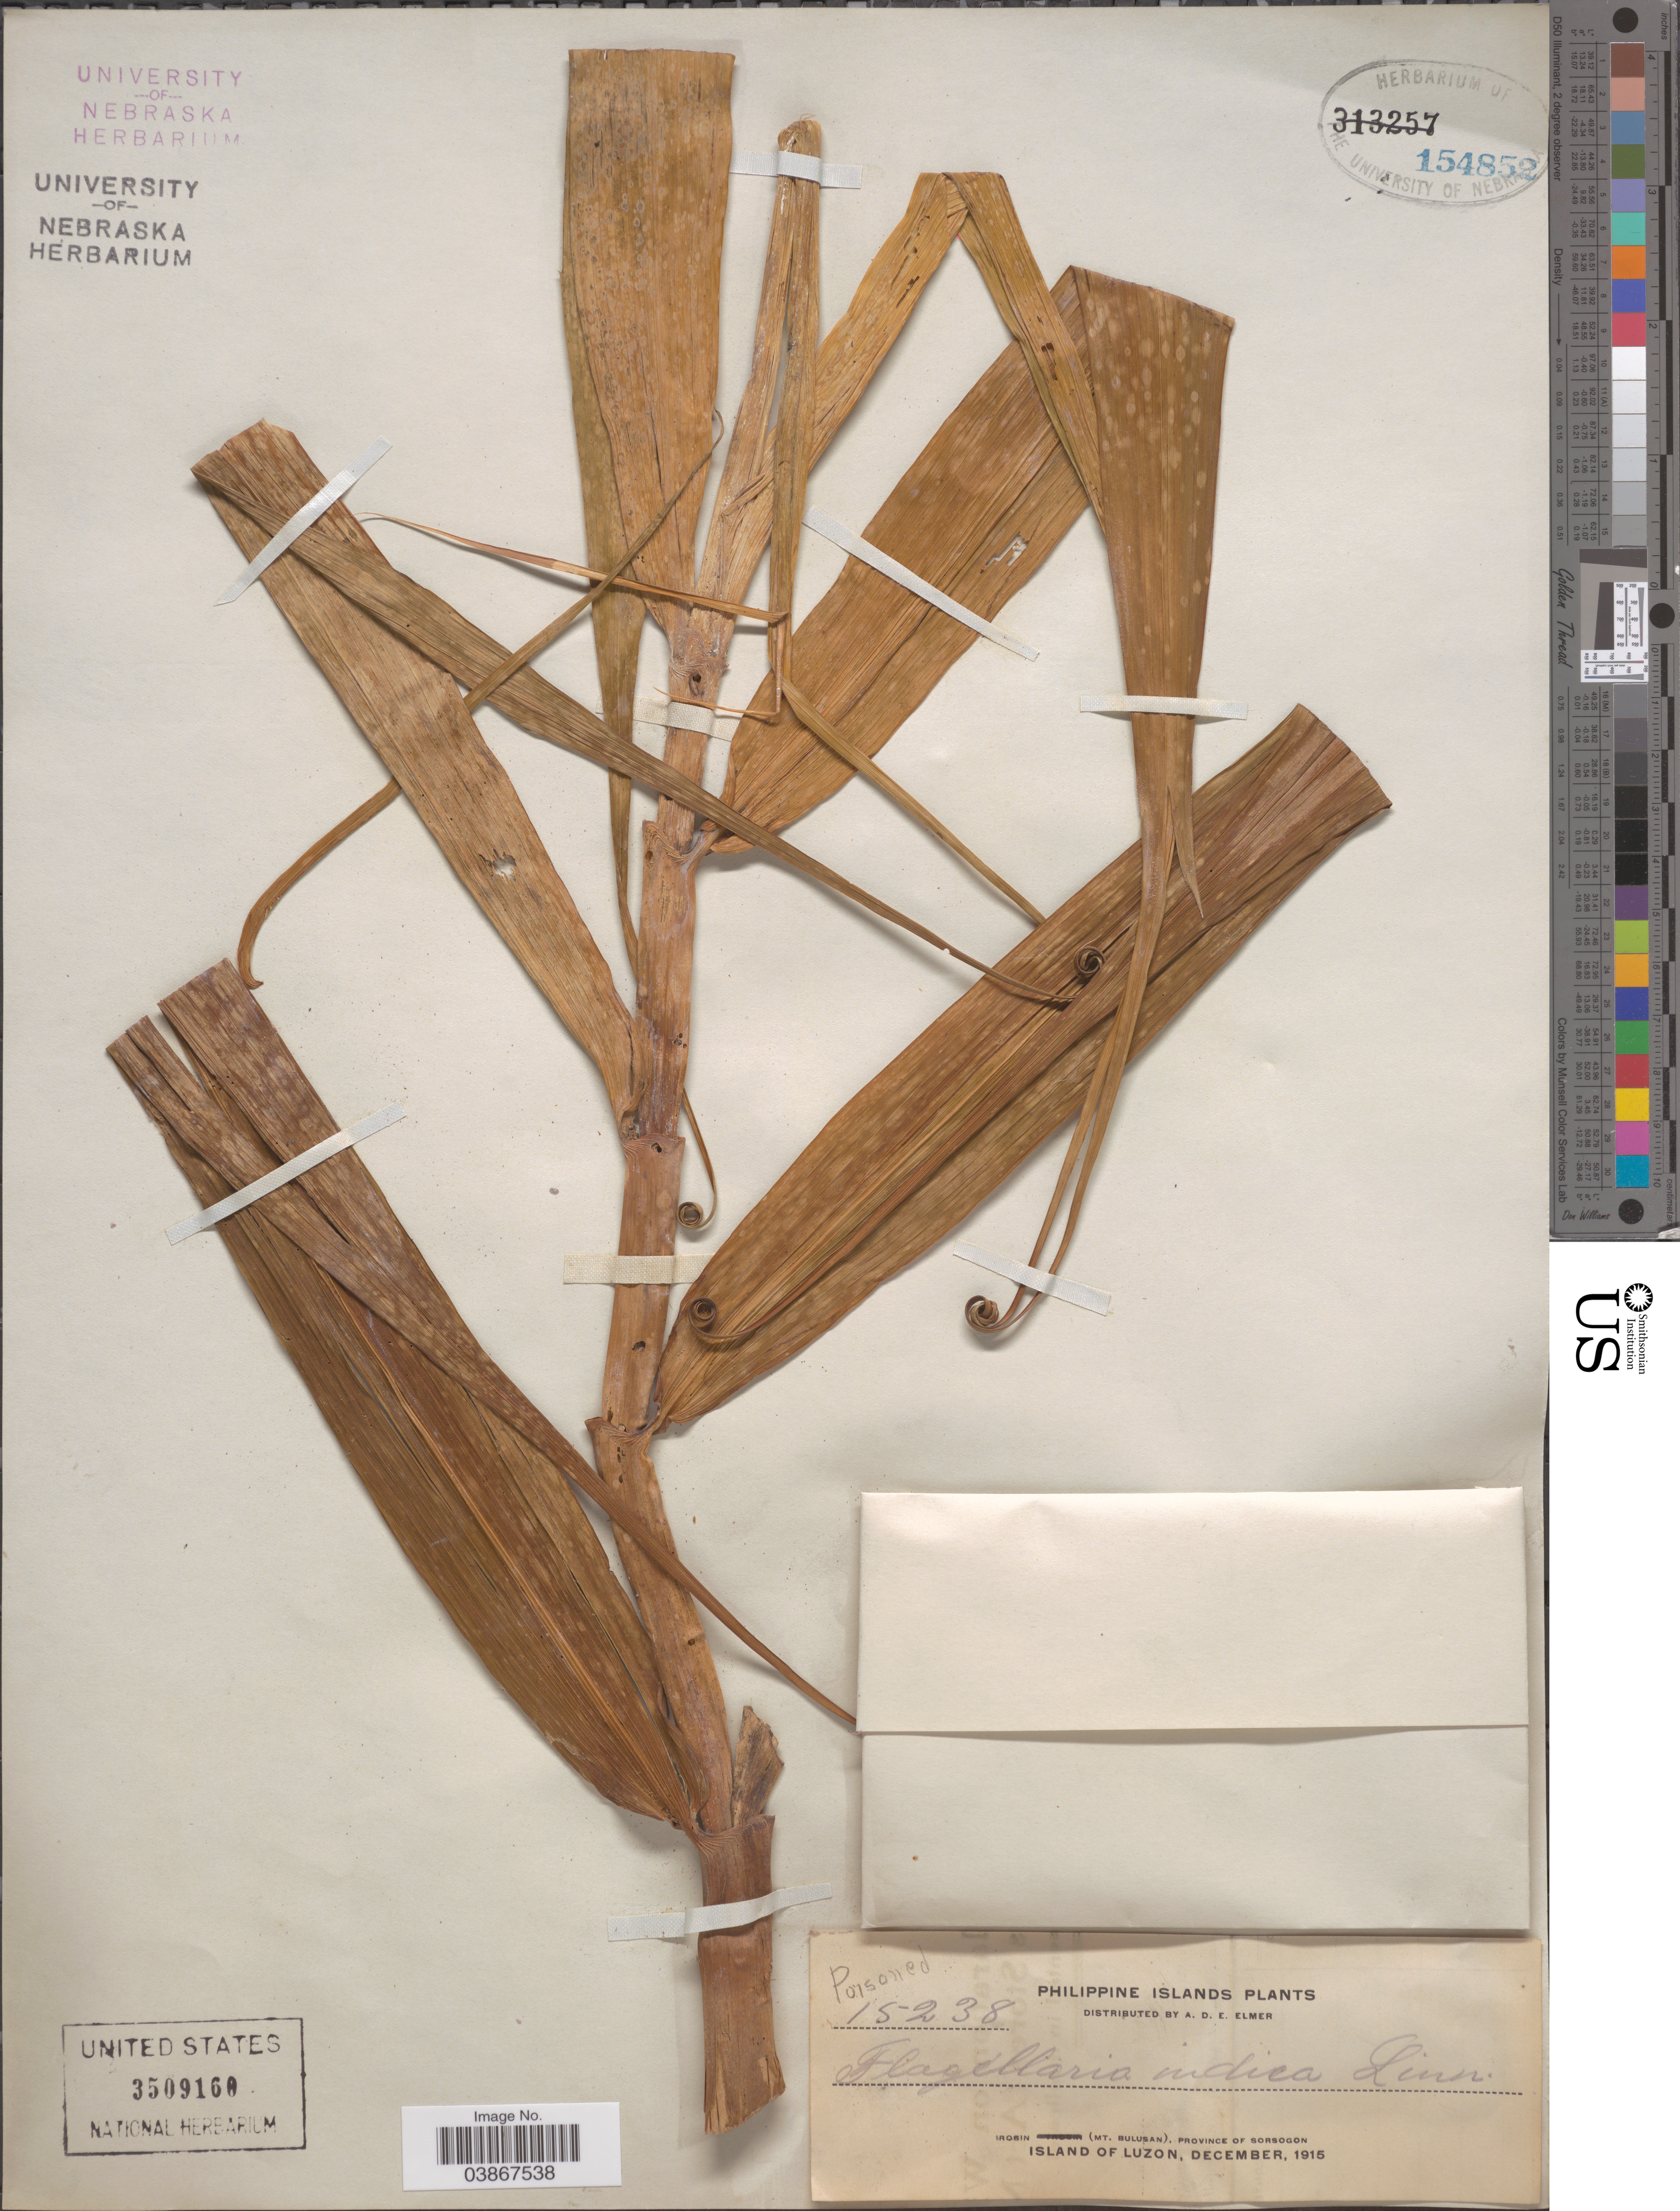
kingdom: Plantae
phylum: Tracheophyta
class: Liliopsida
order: Poales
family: Flagellariaceae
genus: Flagellaria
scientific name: Flagellaria indica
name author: L.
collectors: A. D. E. Elmer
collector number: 15238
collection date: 1915-12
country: Philippines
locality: Irosin (Mt. Bulusan), Province of Sorsogon. Island of Luzon.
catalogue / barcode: US 3509160